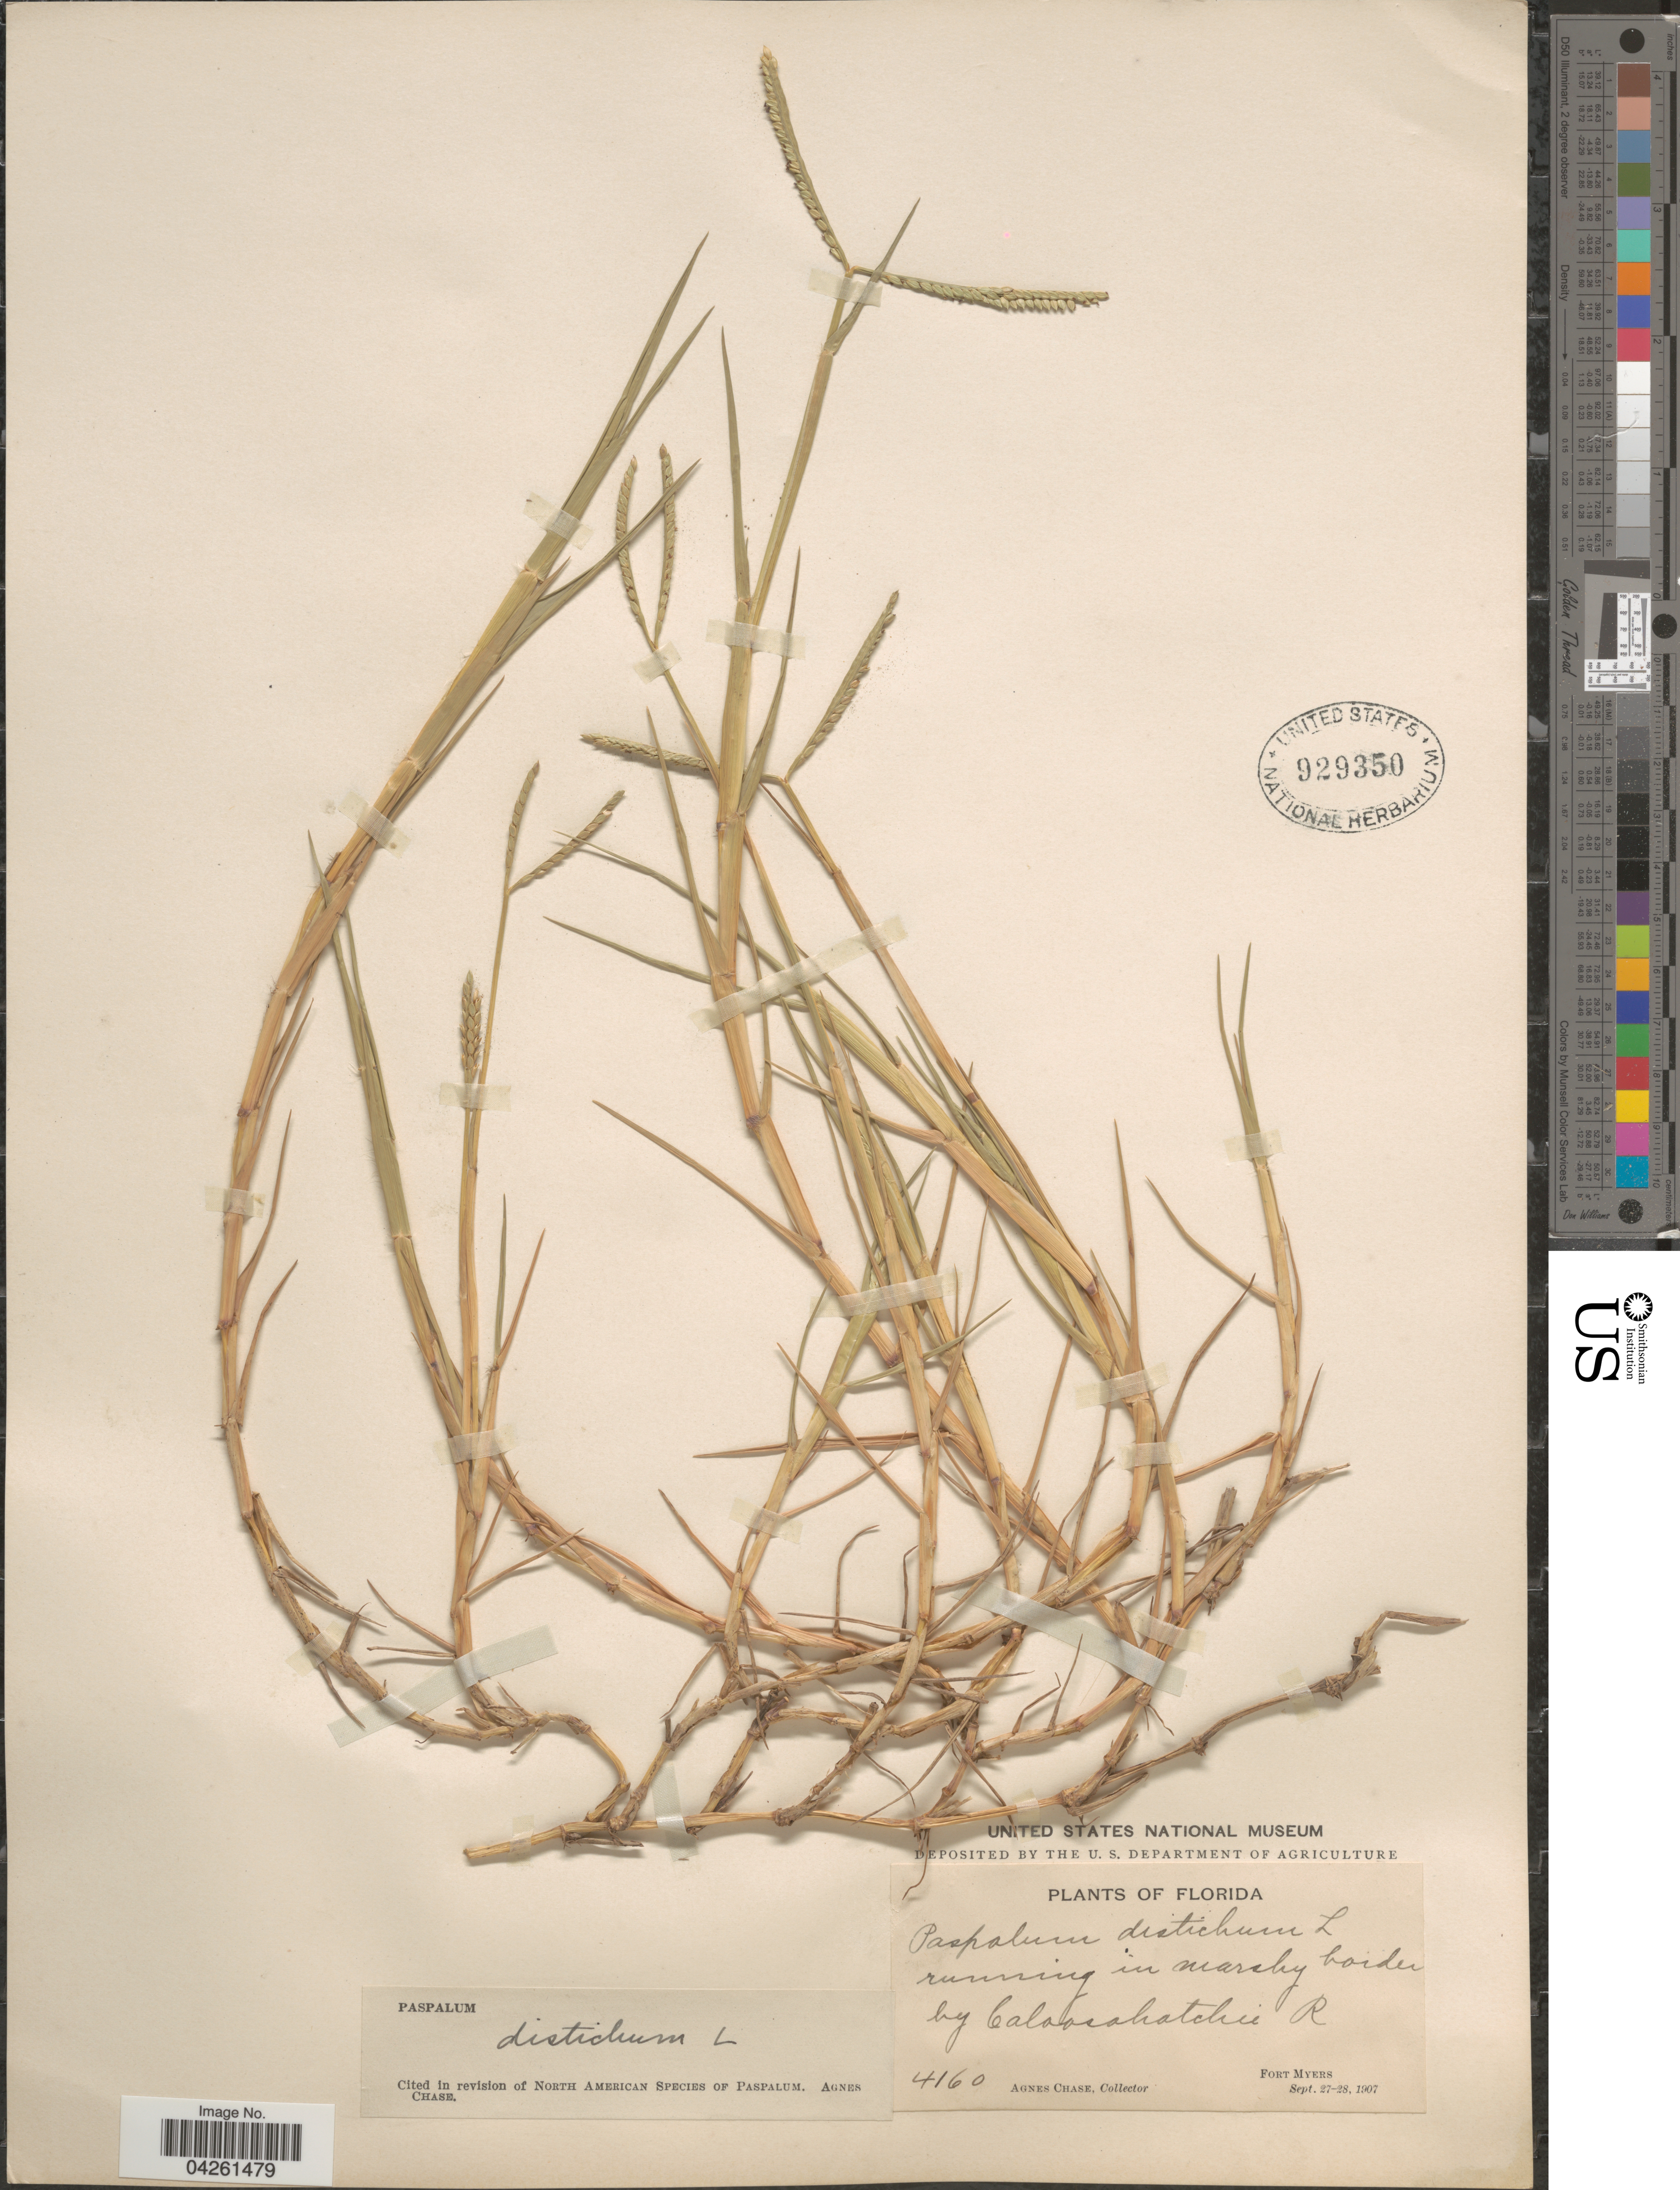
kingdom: Plantae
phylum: Tracheophyta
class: Liliopsida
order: Poales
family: Poaceae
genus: Paspalum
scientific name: Paspalum distichum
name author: L.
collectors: A. Chase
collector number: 4160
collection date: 1907-09-27/1907-09-28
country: United States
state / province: Florida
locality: Running in marshy border by Caloosahatchie R. Fort Myers.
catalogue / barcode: US 929350